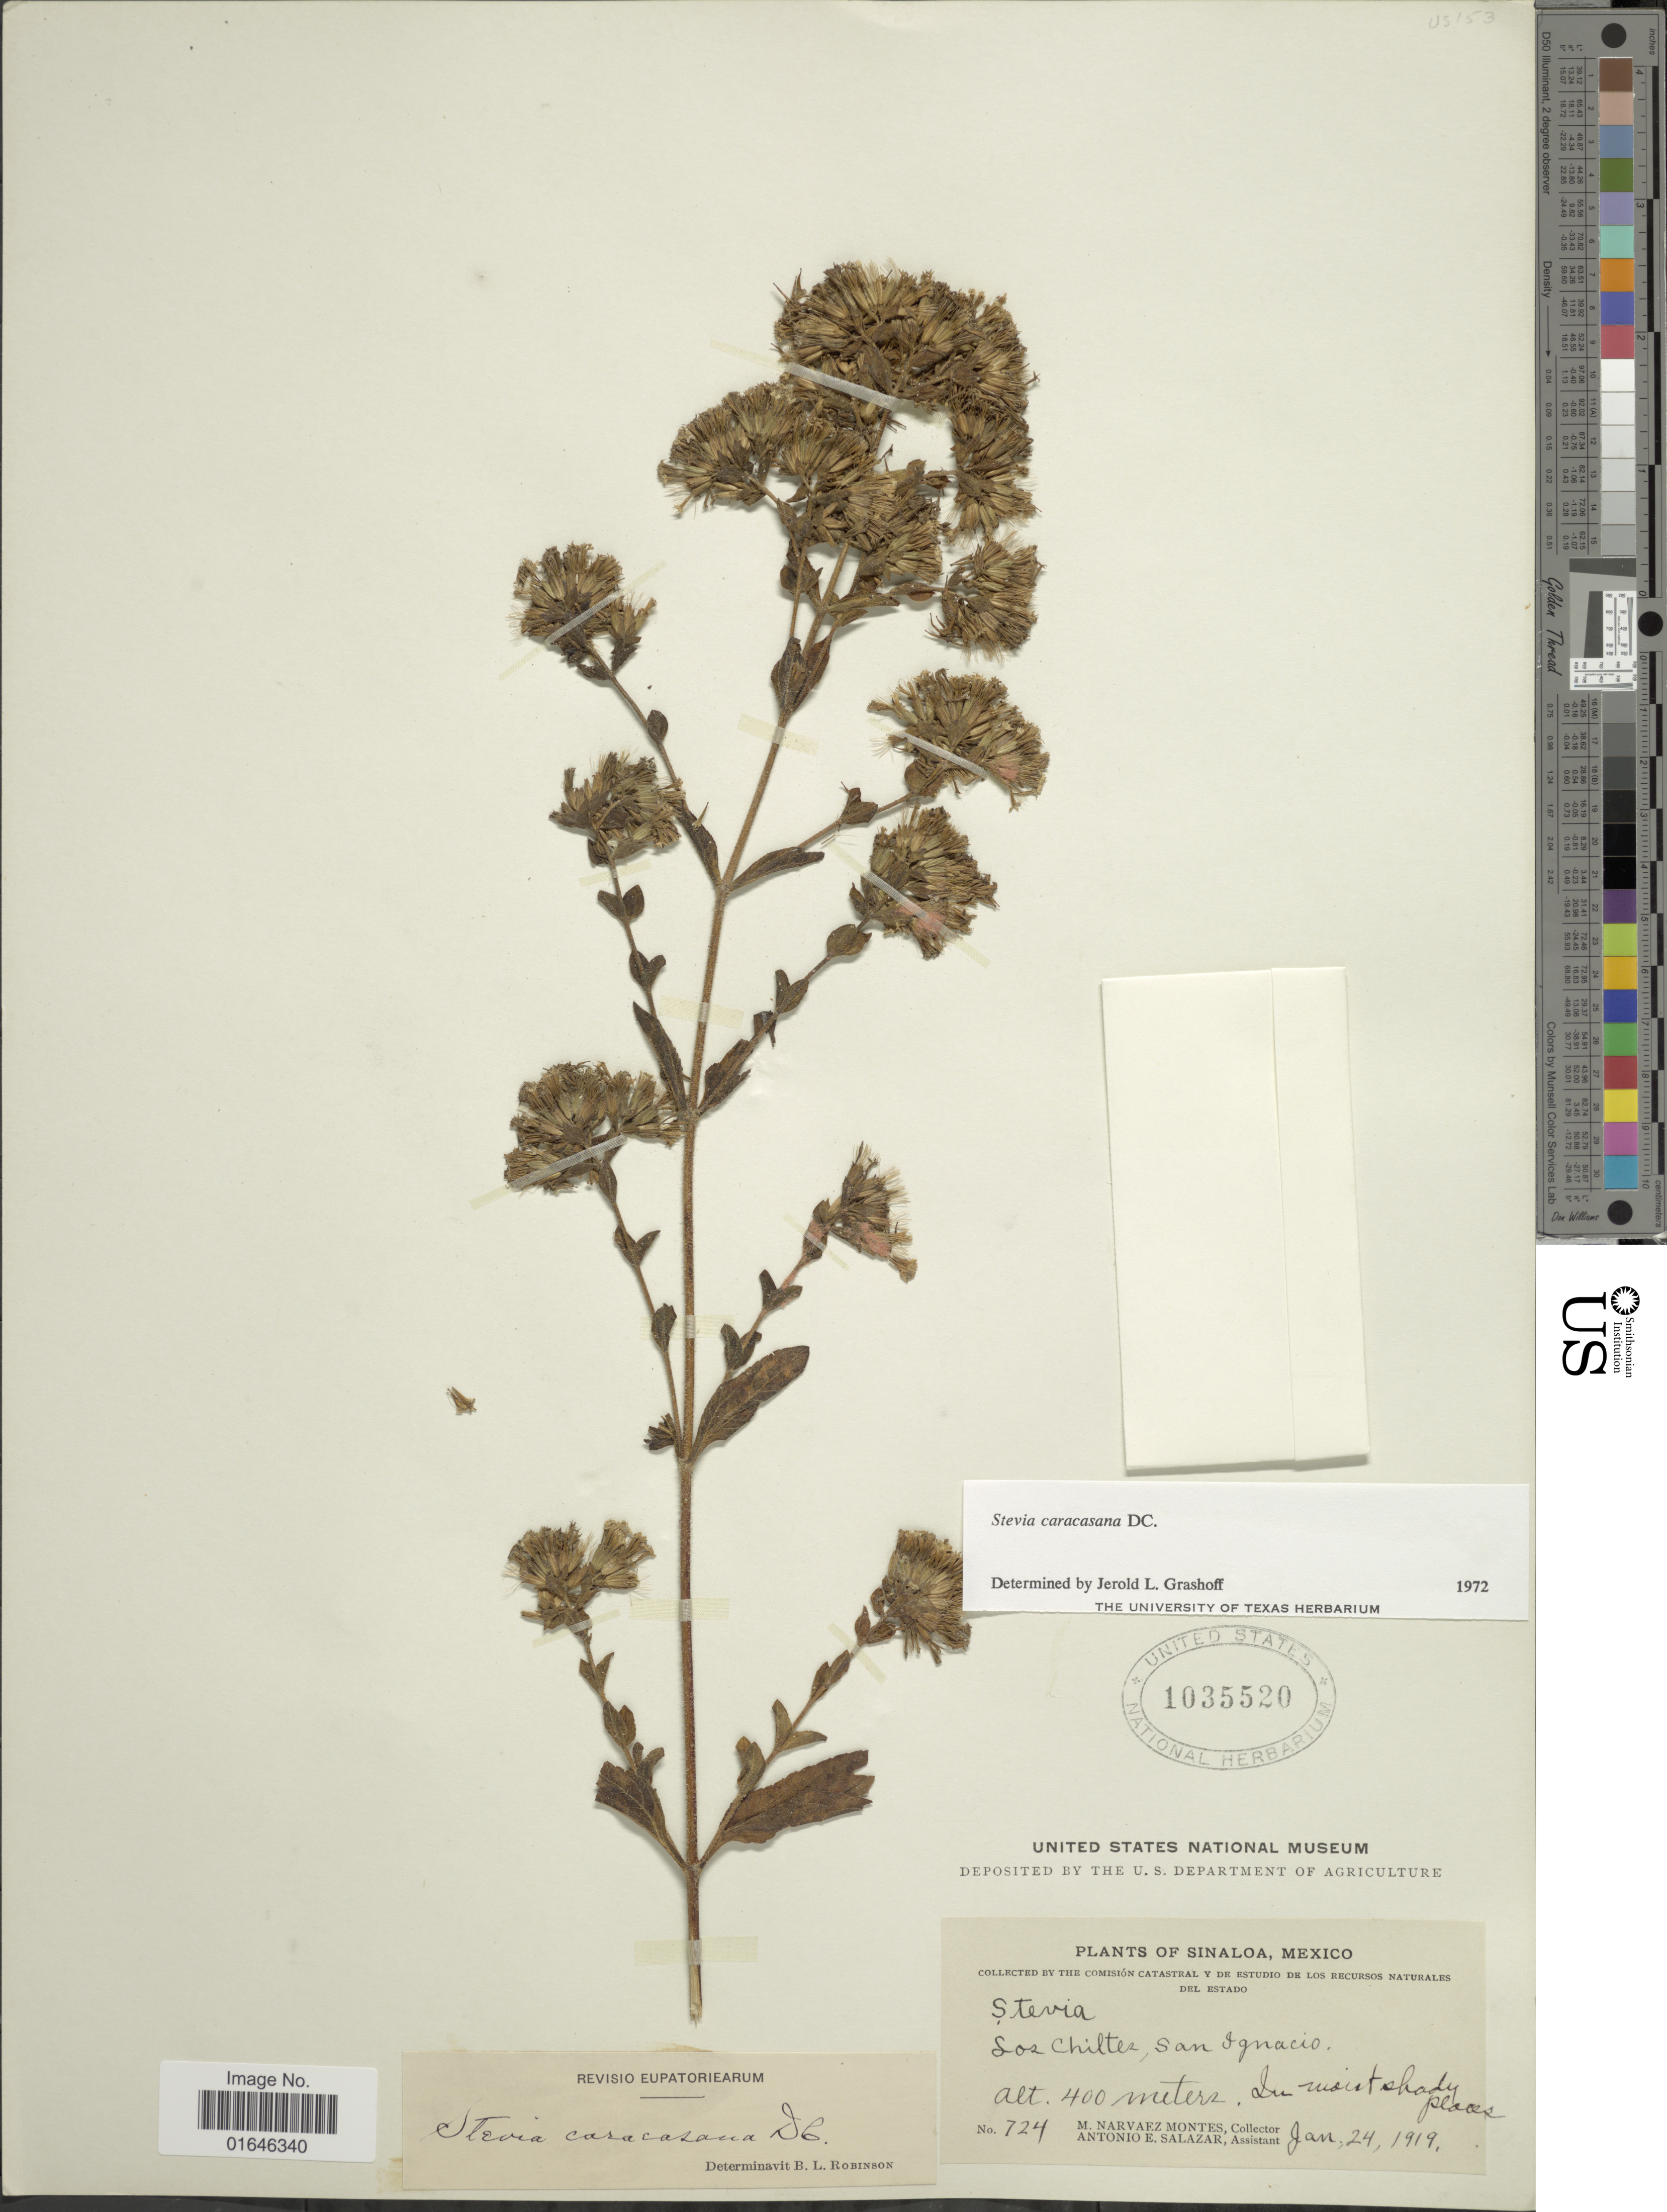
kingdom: Plantae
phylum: Tracheophyta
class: Magnoliopsida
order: Asterales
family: Asteraceae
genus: Stevia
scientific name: Stevia caracasana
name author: DC.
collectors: M. Narvaez M. & A. E. Salazar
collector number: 724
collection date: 1919-01-24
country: Mexico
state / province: Sinaloa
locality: Los Chiltez, San Ignacio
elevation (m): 400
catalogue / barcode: US 1035520